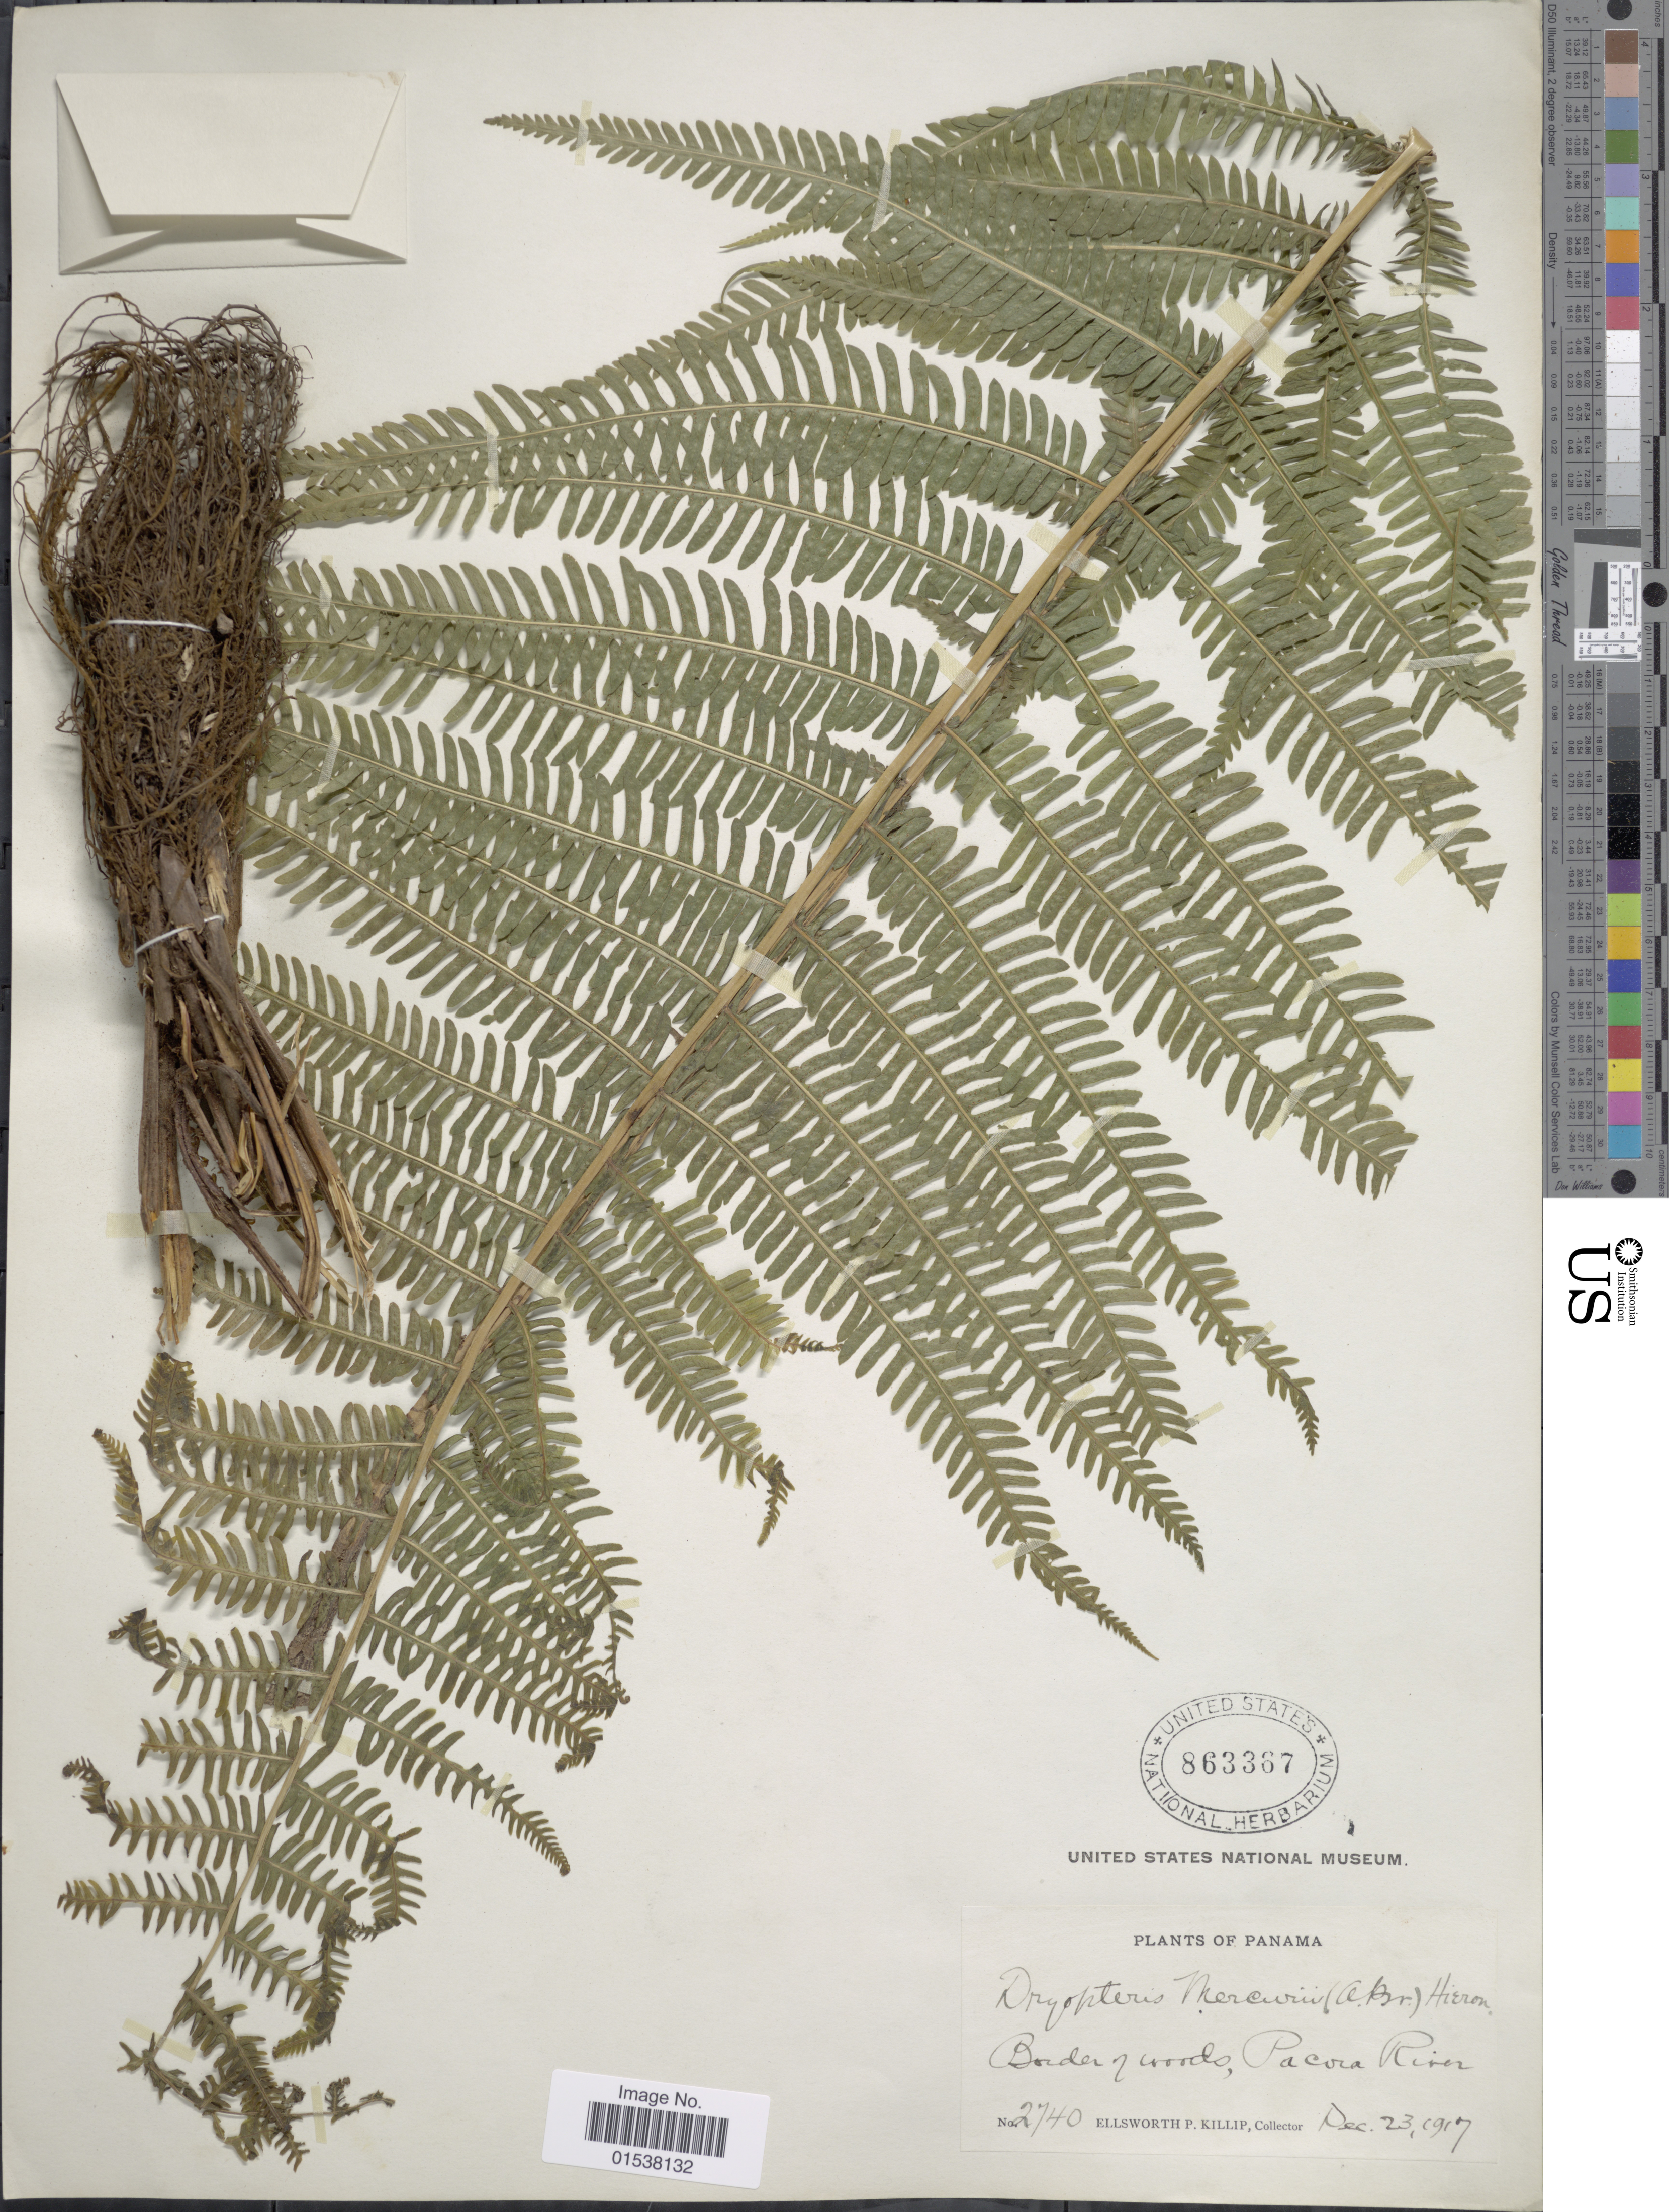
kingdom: Plantae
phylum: Tracheophyta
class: Polypodiopsida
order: Polypodiales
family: Thelypteridaceae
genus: Amauropelta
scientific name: Amauropelta balbisii (Spreng.) comb. nov., ined. 2015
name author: (Spreng.)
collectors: E. P. Killip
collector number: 2740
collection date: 1917-12-23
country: Panama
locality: Border of woods, Pacora River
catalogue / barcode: US 863367